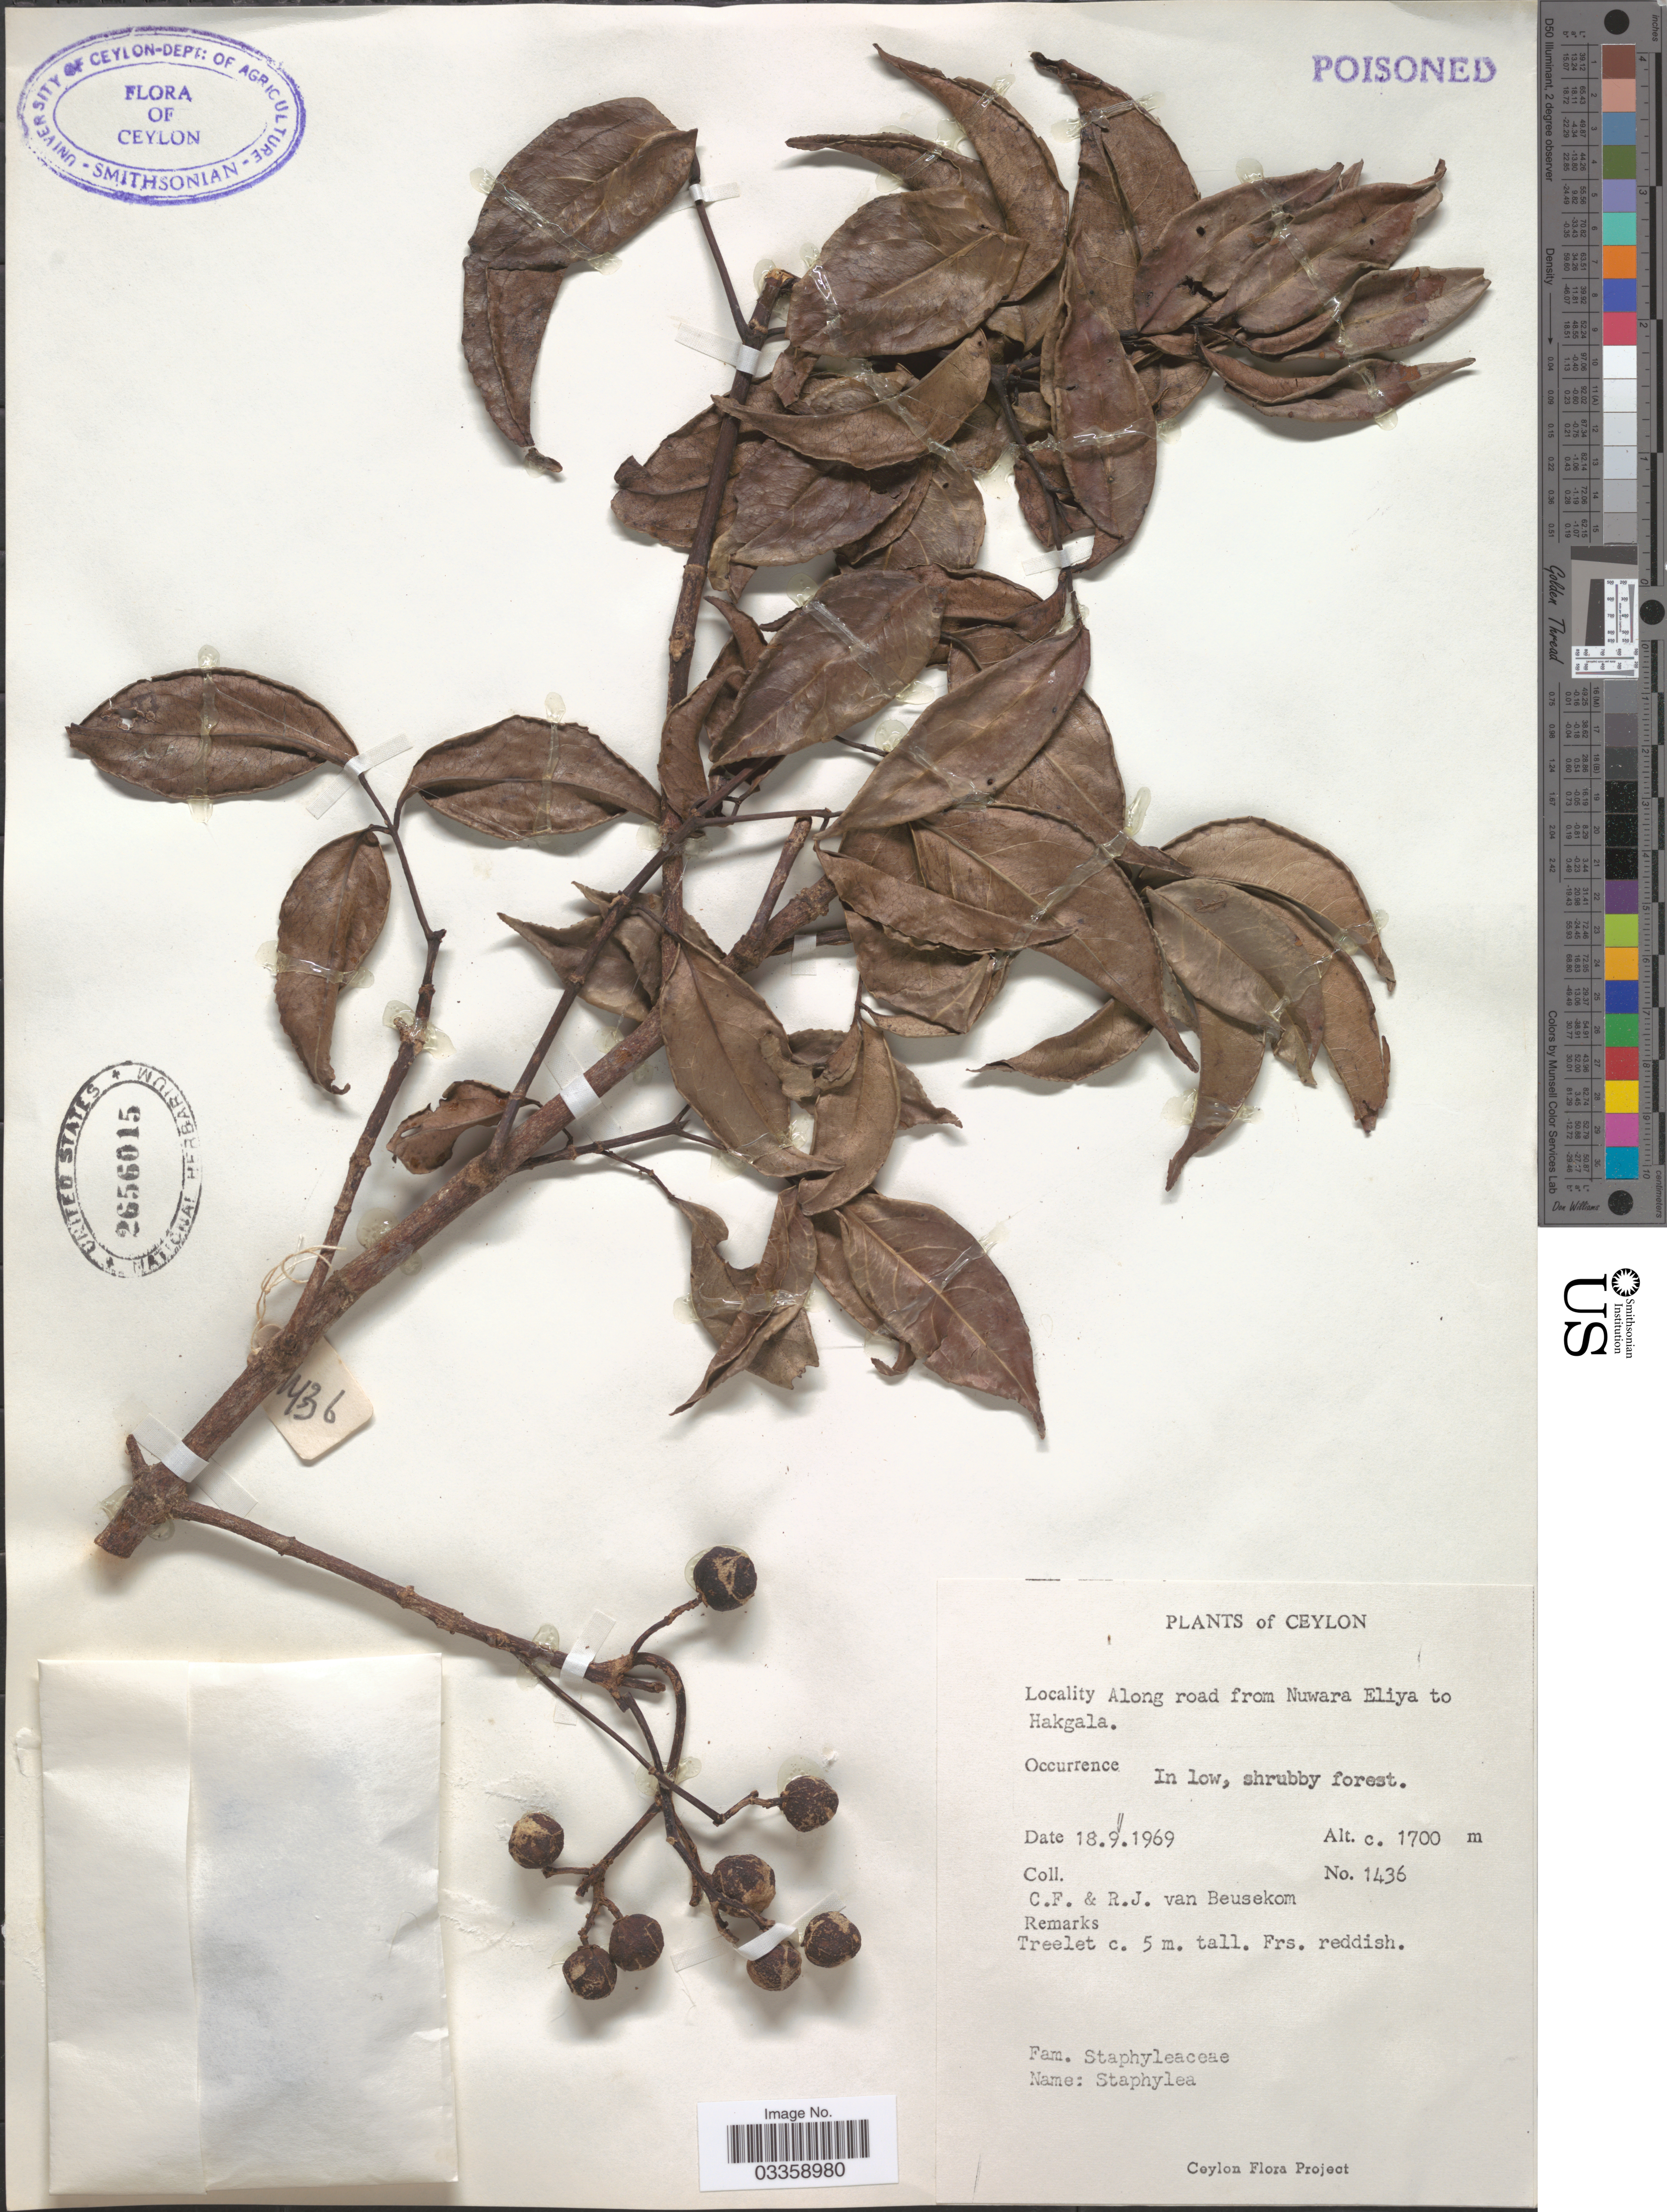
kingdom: Plantae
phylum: Tracheophyta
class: Magnoliopsida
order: Crossosomatales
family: Staphyleaceae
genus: Staphylea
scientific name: Staphylea sp.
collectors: C. F. Beusekom & R. Beusekom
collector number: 1436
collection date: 1969-09-18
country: Sri Lanka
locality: Ceylon. Along road from Nuwara Eliya to Hakgala.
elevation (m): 1700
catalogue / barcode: US 2656015